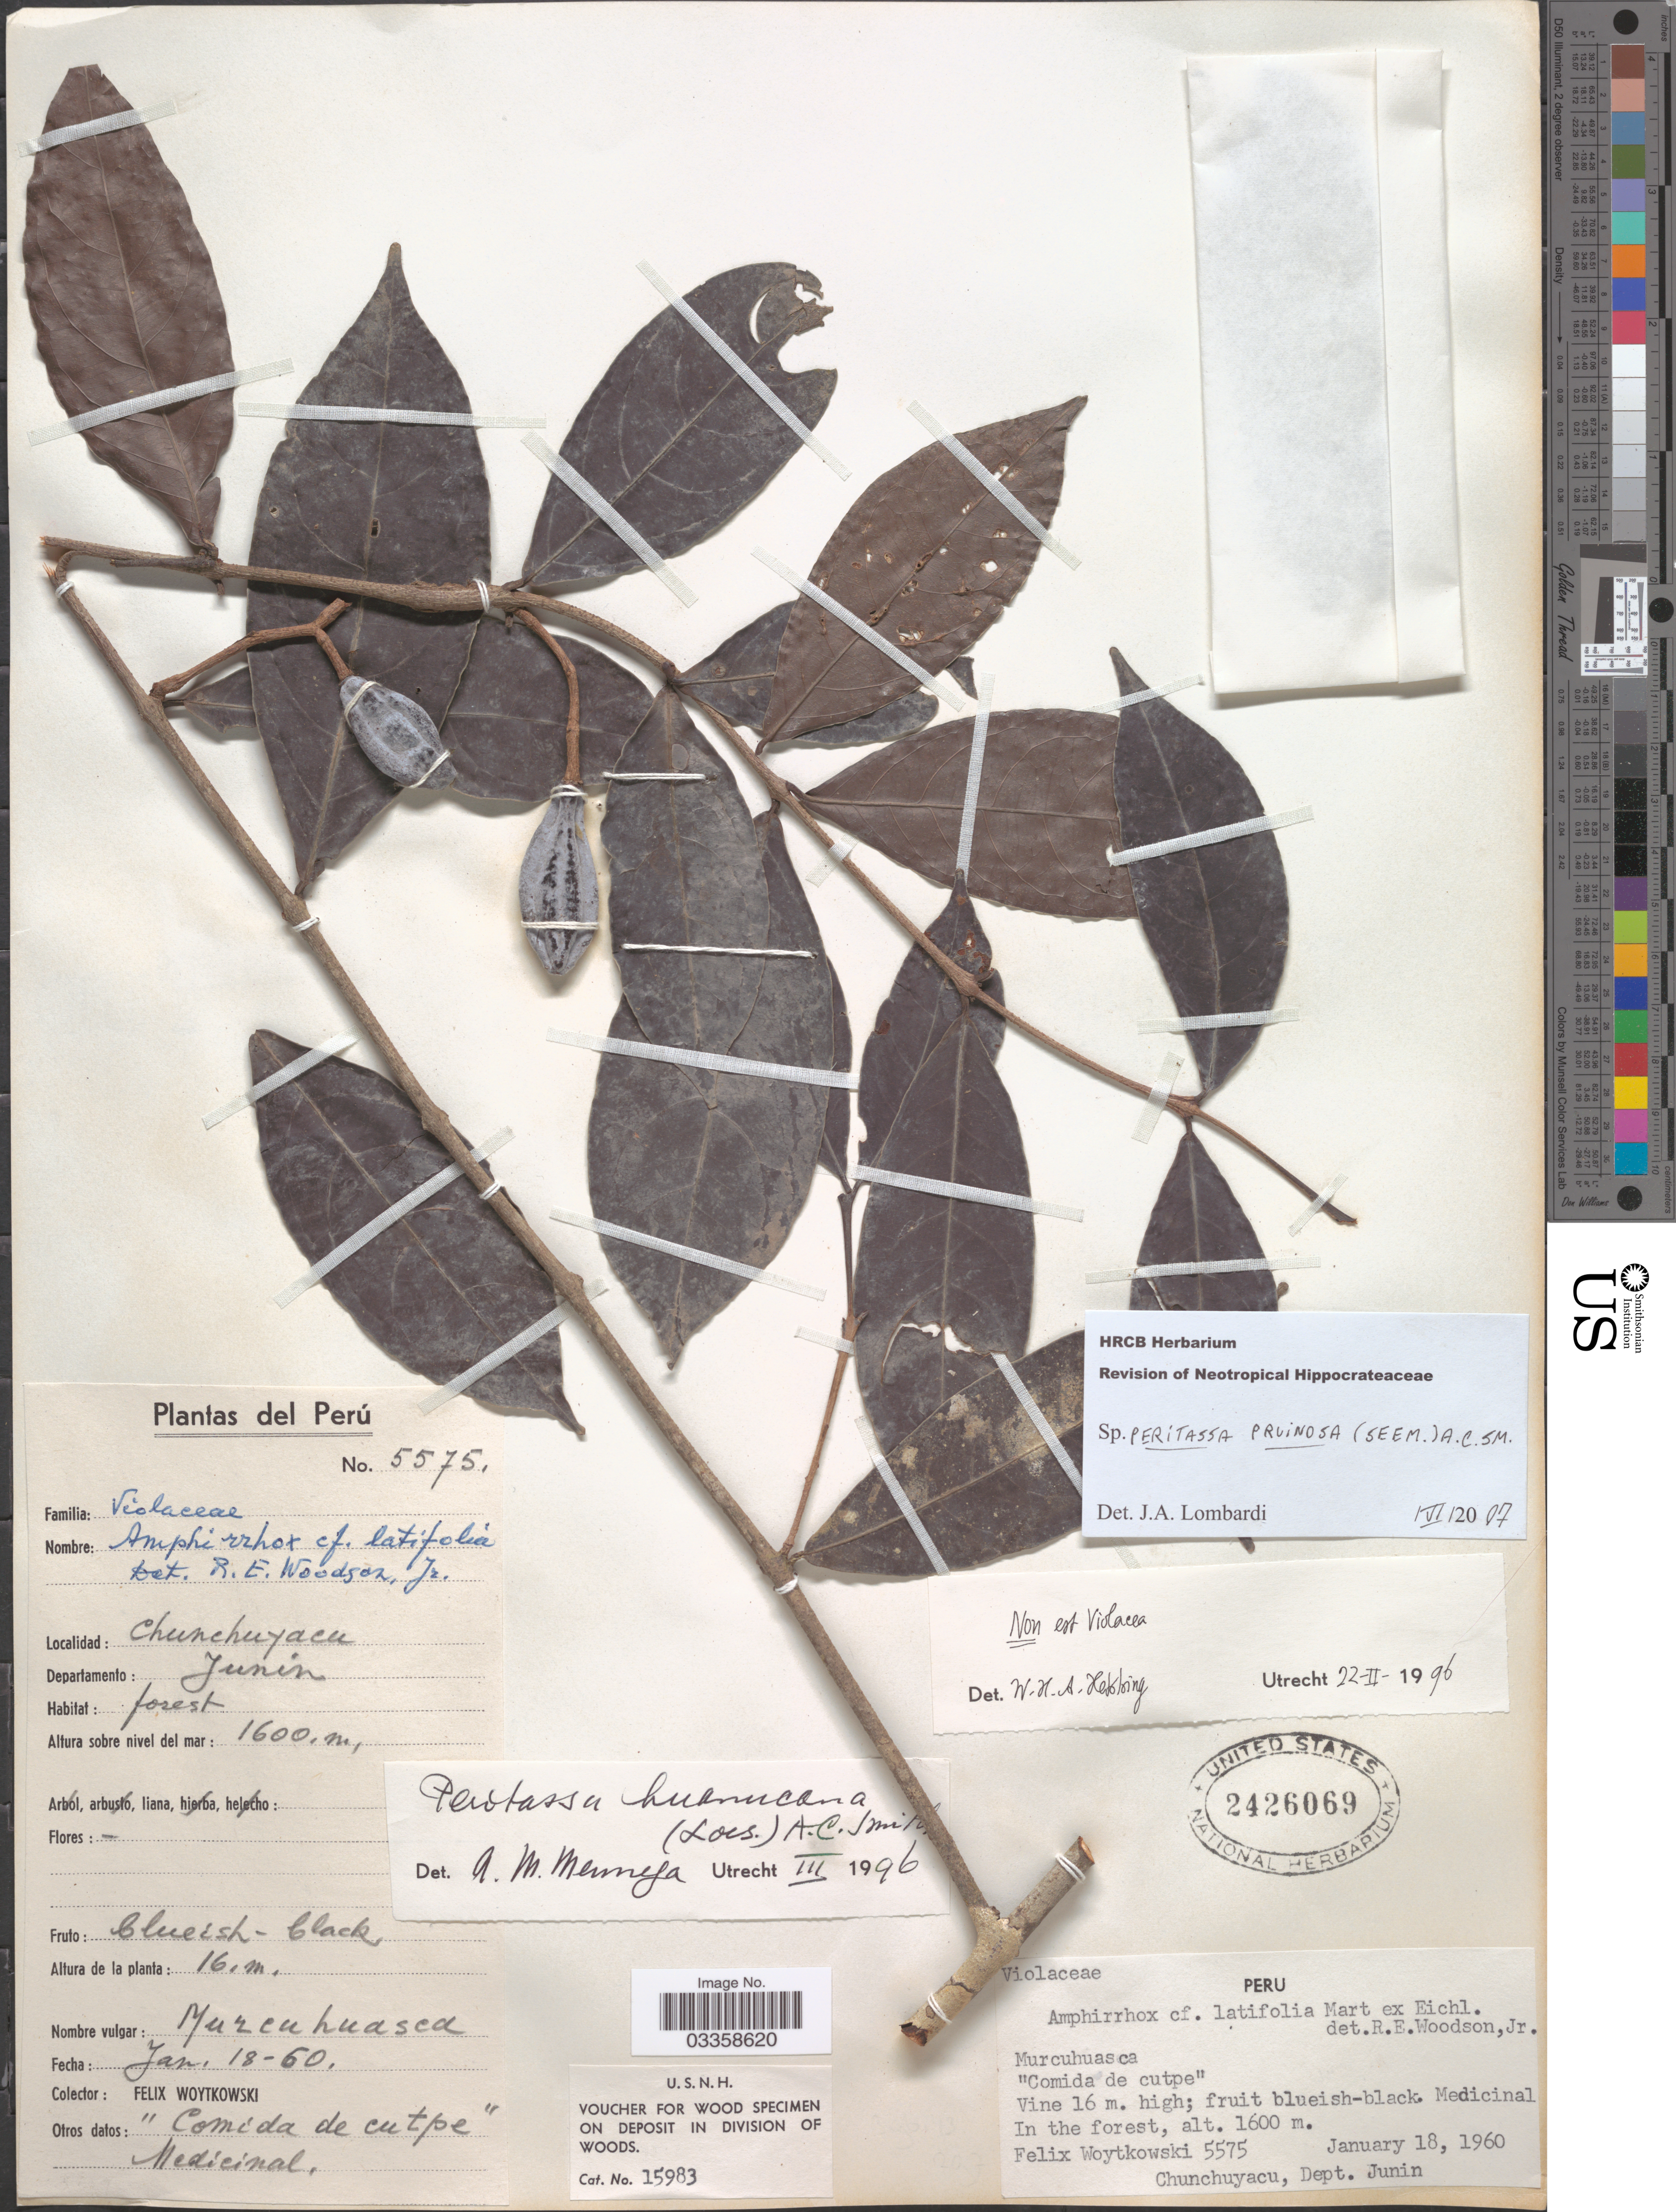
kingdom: Plantae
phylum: Tracheophyta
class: Magnoliopsida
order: Celastrales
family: Celastraceae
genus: Peritassa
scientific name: Peritassa pruinosa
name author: (Seem.) A.C. Sm.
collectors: F. Woytkowski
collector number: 5575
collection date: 1960-01-18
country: Peru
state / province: Junín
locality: Chunchuyacu, Dept. Junin.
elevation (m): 1600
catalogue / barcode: US 2426069